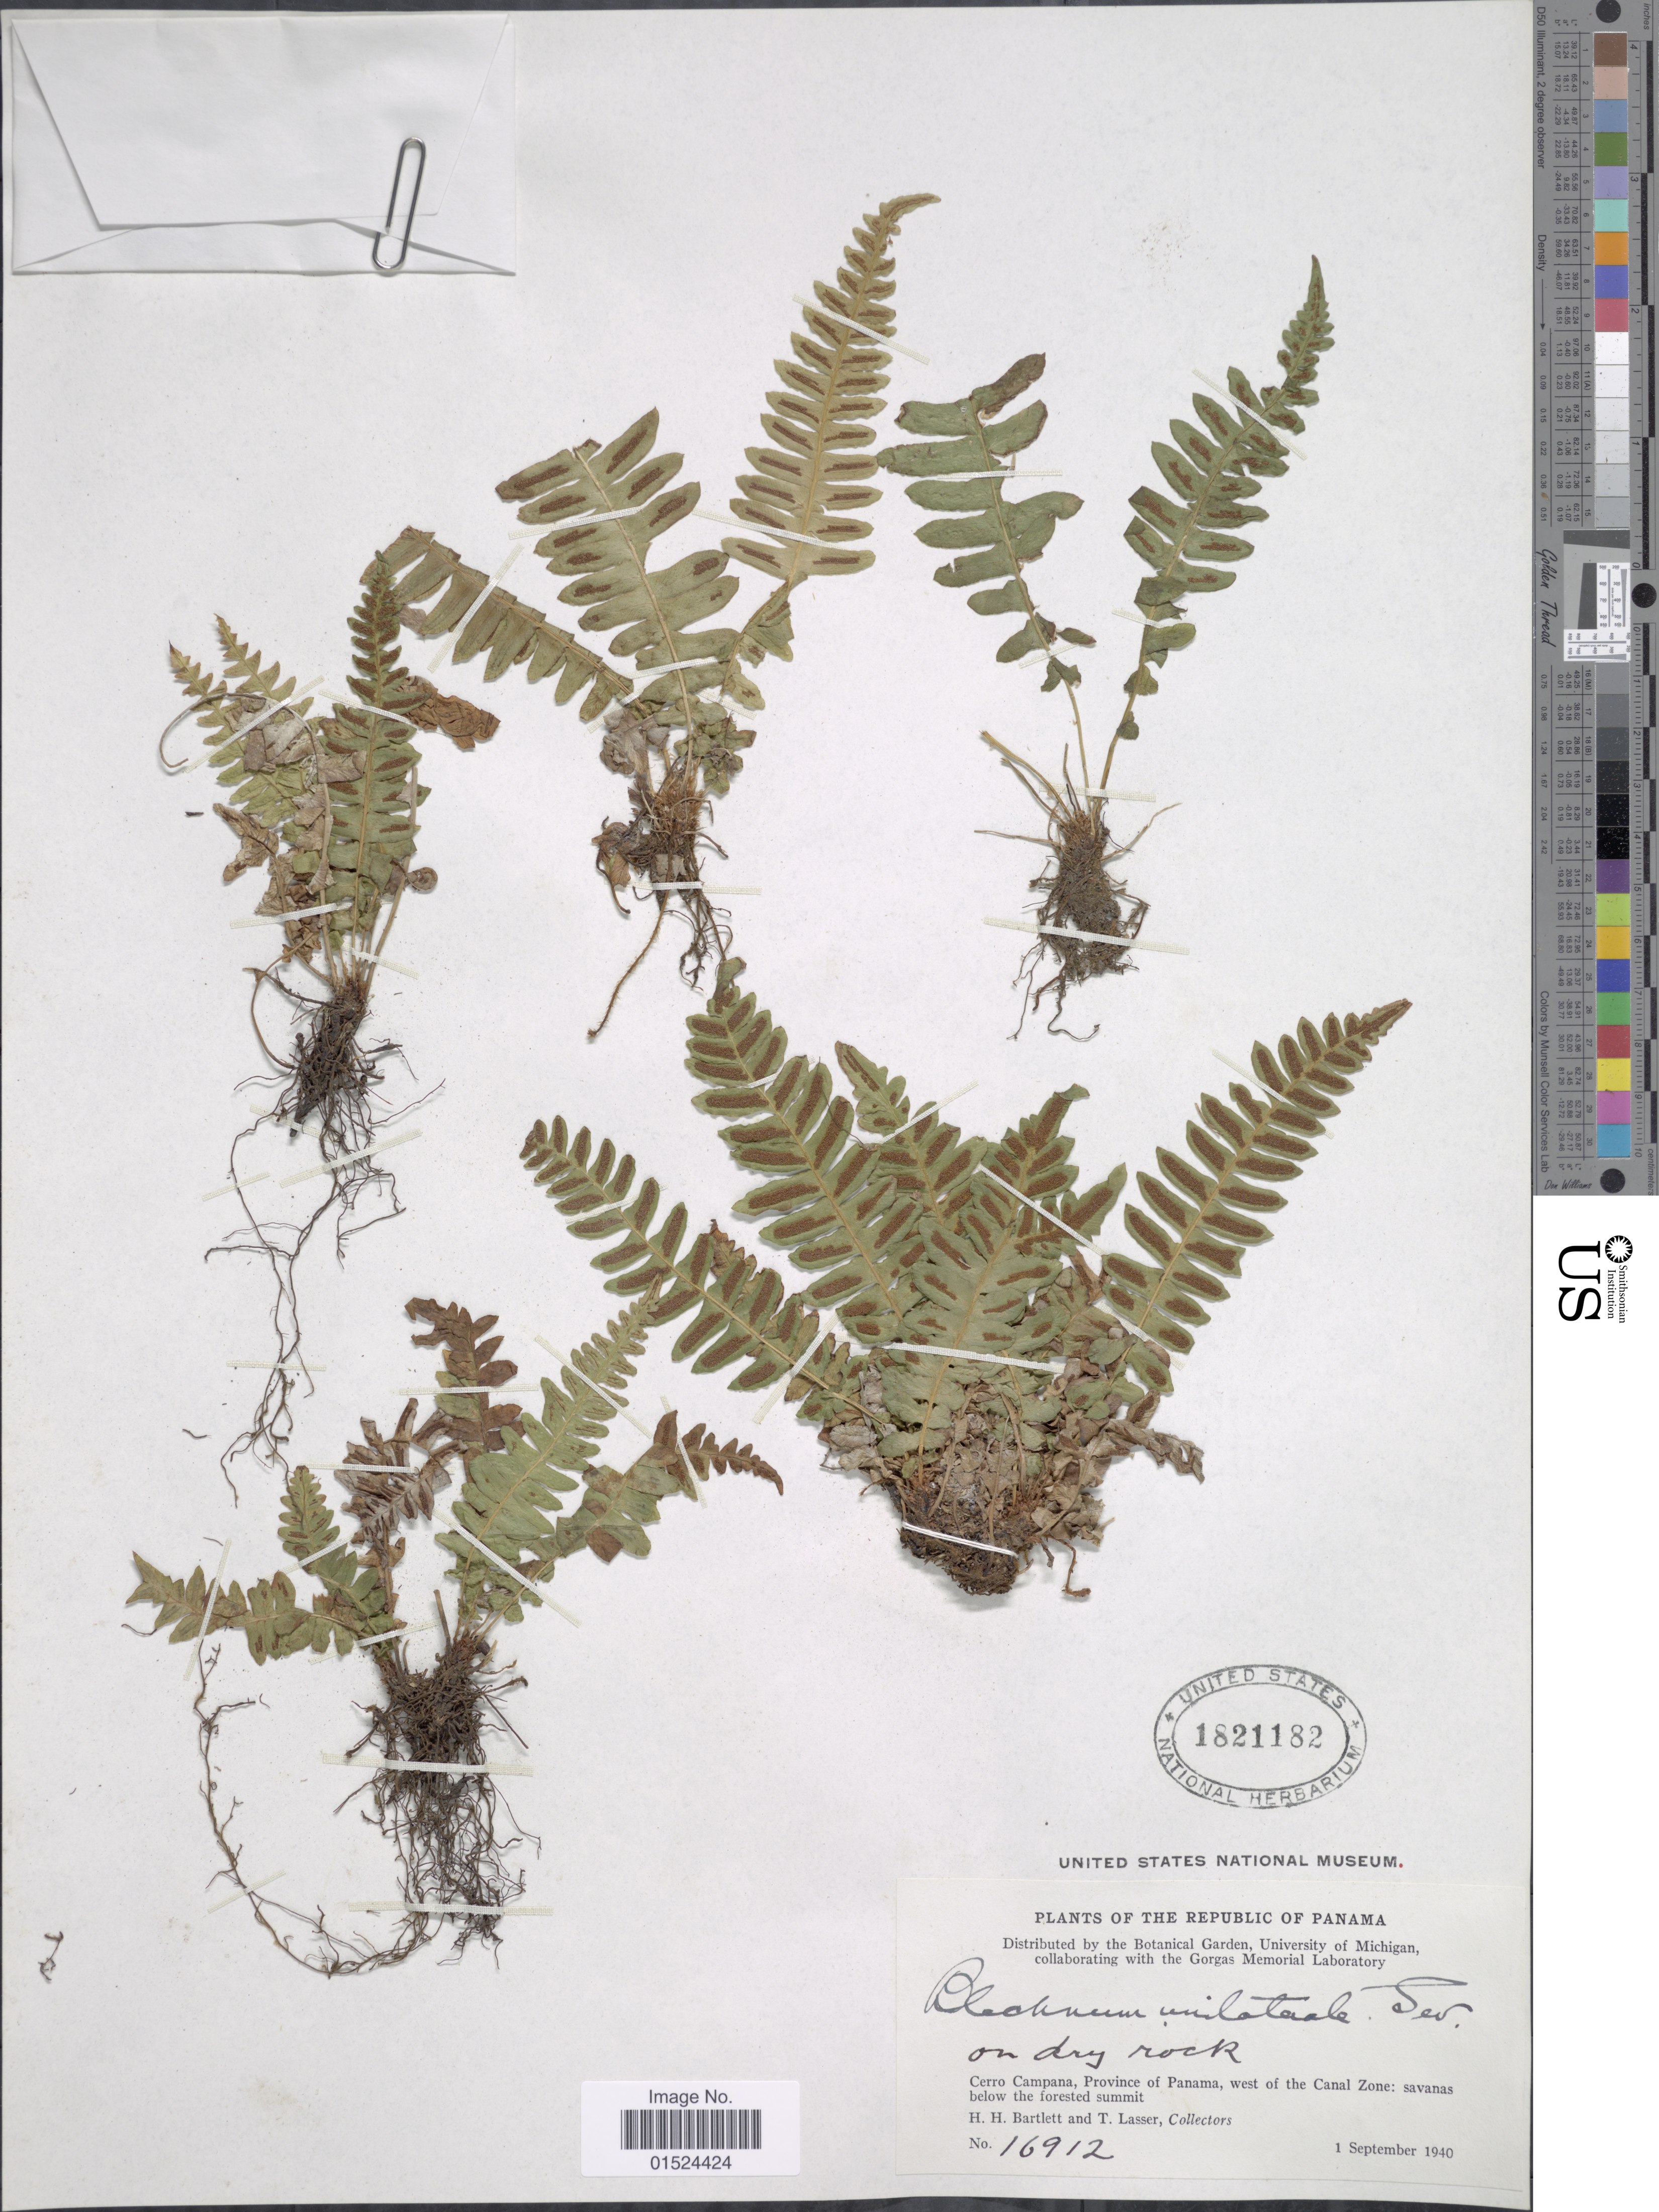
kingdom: Plantae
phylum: Tracheophyta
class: Polypodiopsida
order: Polypodiales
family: Blechnaceae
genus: Blechnum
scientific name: Blechnum polypodioides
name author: Raddi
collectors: H. H. Bartlett & T. Lasser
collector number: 16912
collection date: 1940-09-01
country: Panama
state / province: Colón / Panamá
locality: Cerro Campana, Province of Panama, west of the Canal Zone; savanas below the forested summit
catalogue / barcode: US 1821182